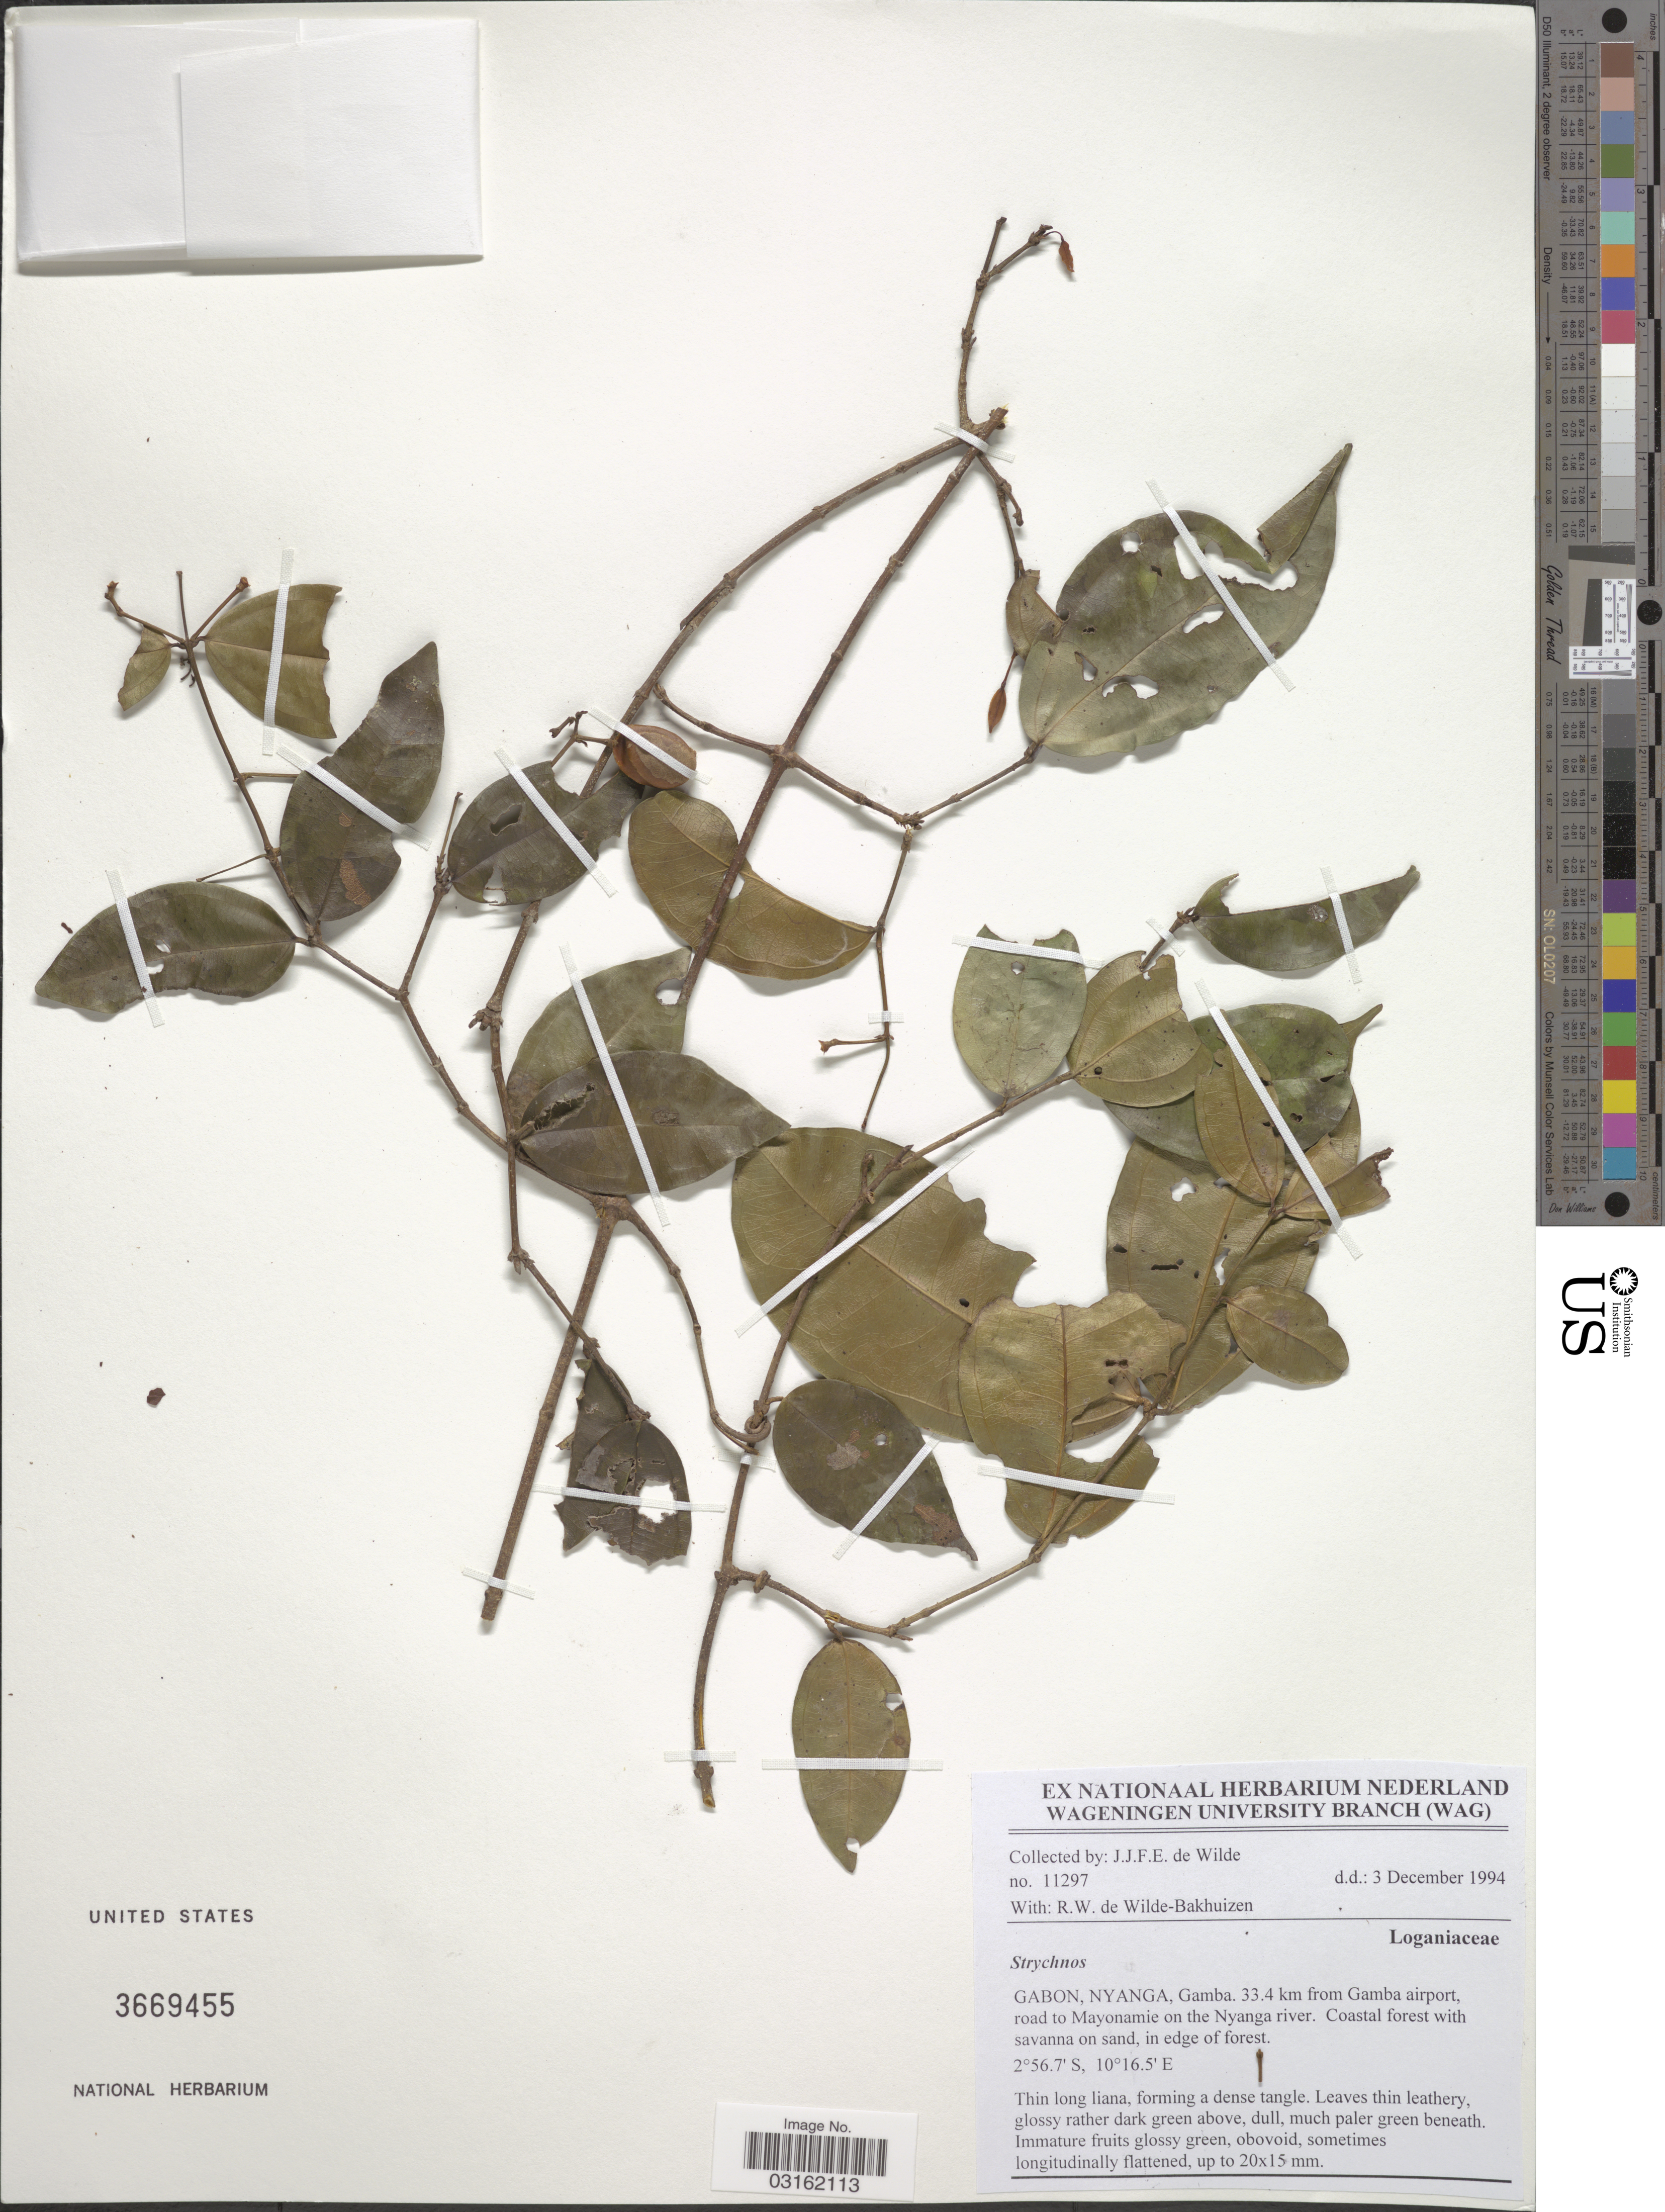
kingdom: Plantae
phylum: Tracheophyta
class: Magnoliopsida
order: Gentianales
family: Loganiaceae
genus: Strychnos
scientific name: Strychnos sp.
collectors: J.J. de Wilde & R. Wilde-Bakhuizen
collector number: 11297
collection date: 1994-12-03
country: Gabon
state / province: Nyanga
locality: Gamba. 33.4 km from Gamba airport, road to Mayonamie on the Nyanga river.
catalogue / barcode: US 3669455